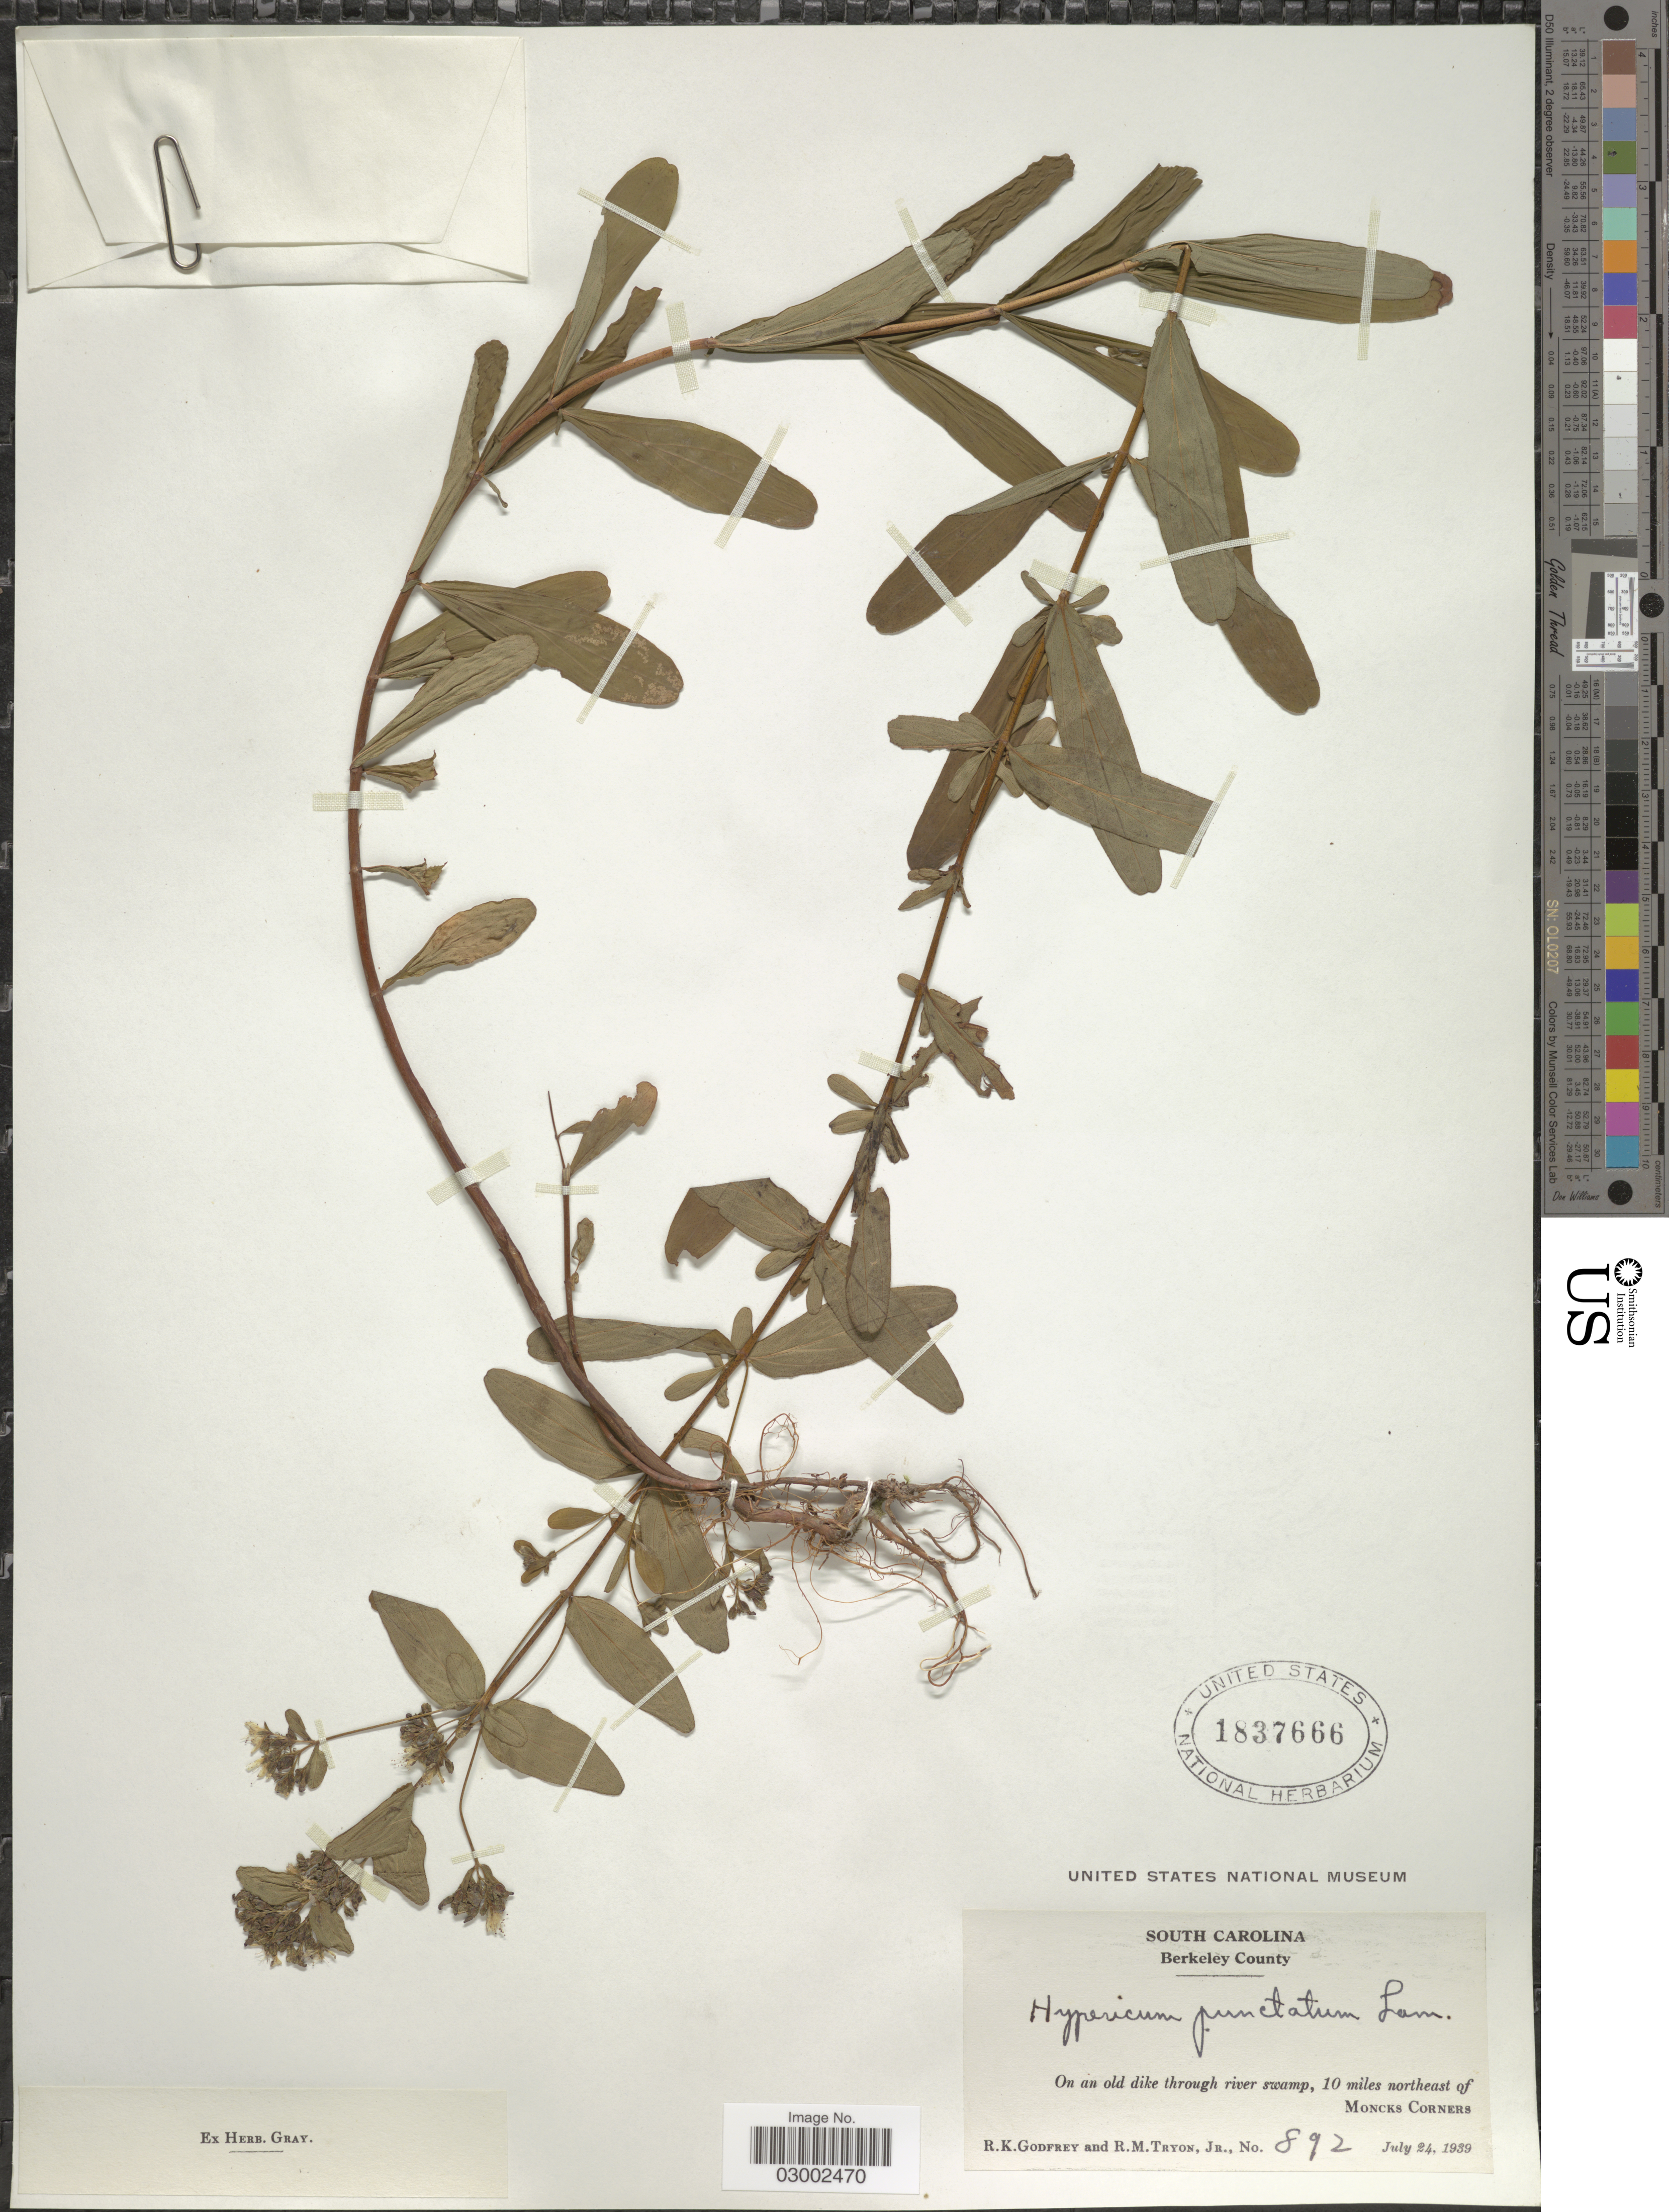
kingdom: Plantae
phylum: Tracheophyta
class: Magnoliopsida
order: Malpighiales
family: Hypericaceae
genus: Hypericum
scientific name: Hypericum punctatum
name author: Lam.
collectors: R. K. Godfrey & R. Tryon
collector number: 892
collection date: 1939-07-24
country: United States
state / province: South Carolina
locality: Berkeley County. 10 miles northeast of Moncks Corners.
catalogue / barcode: US 1837666